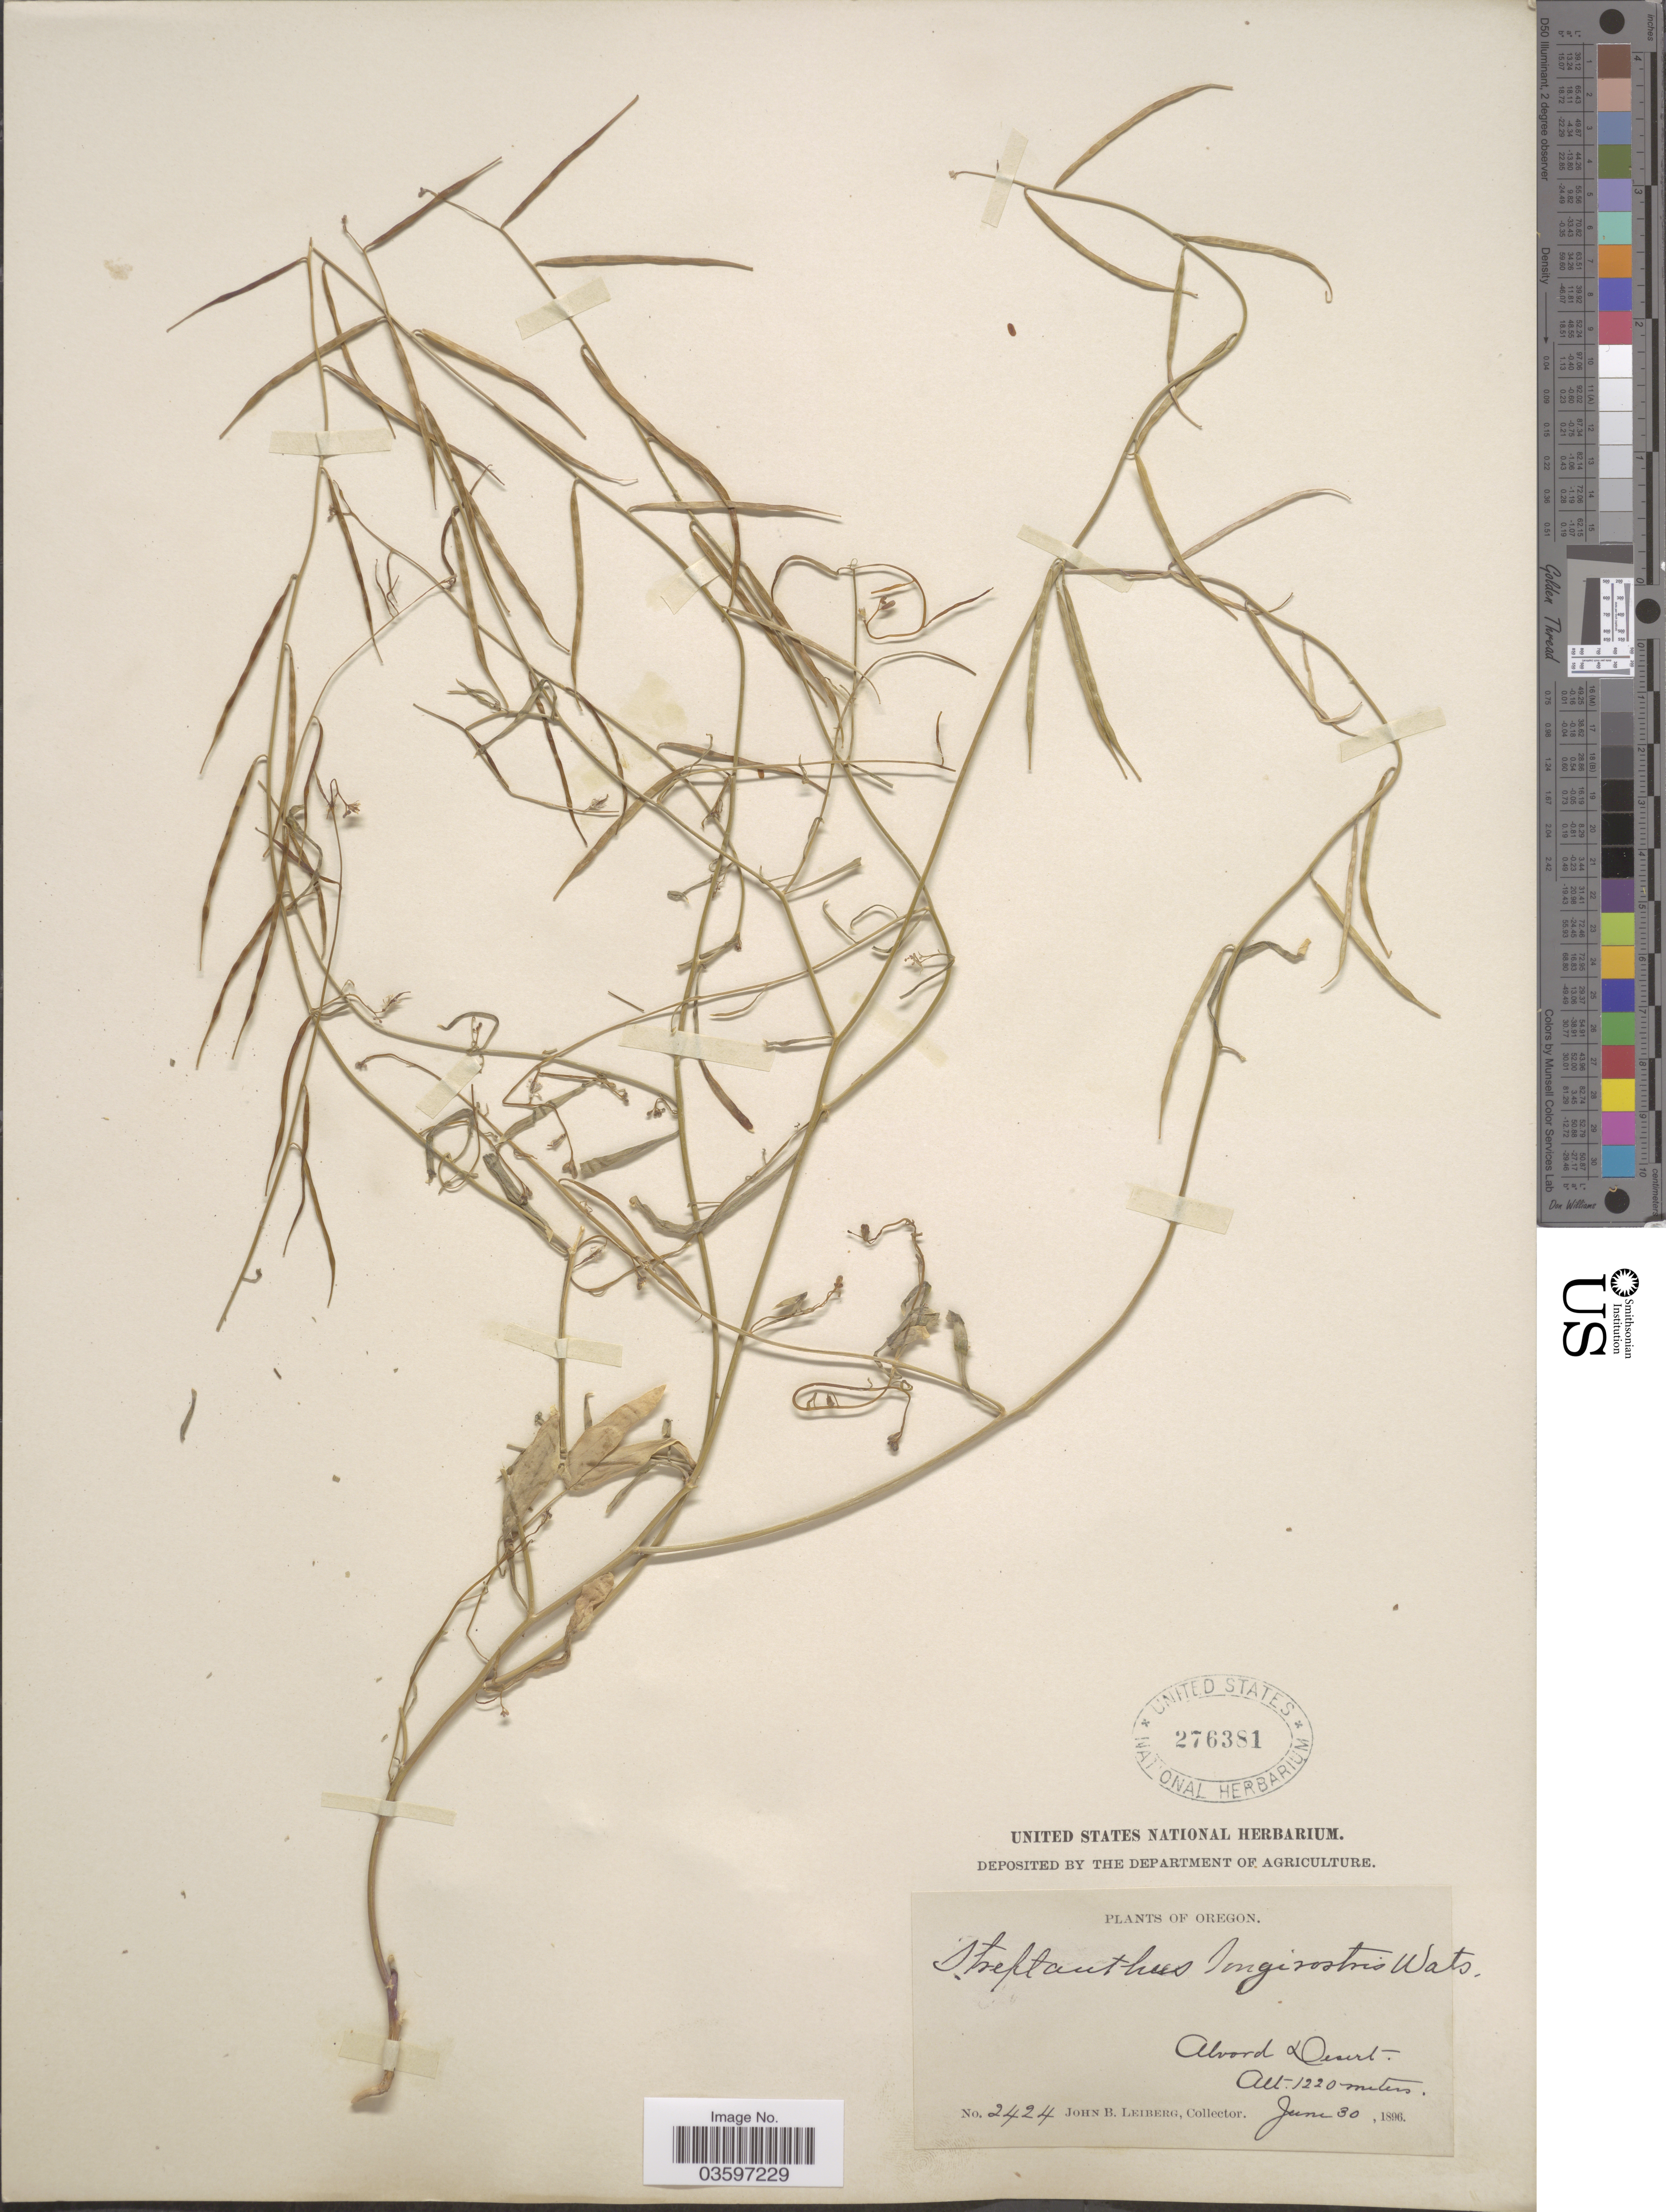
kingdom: Plantae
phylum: Tracheophyta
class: Magnoliopsida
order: Brassicales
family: Brassicaceae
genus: Streptanthella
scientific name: Streptanthella longirostris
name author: (S. Watson) Rydb.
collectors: J. B. Leiberg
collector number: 2424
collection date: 1896-06-30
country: United States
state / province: Oregon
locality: Alvord Desert.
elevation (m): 1220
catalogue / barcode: US 276381